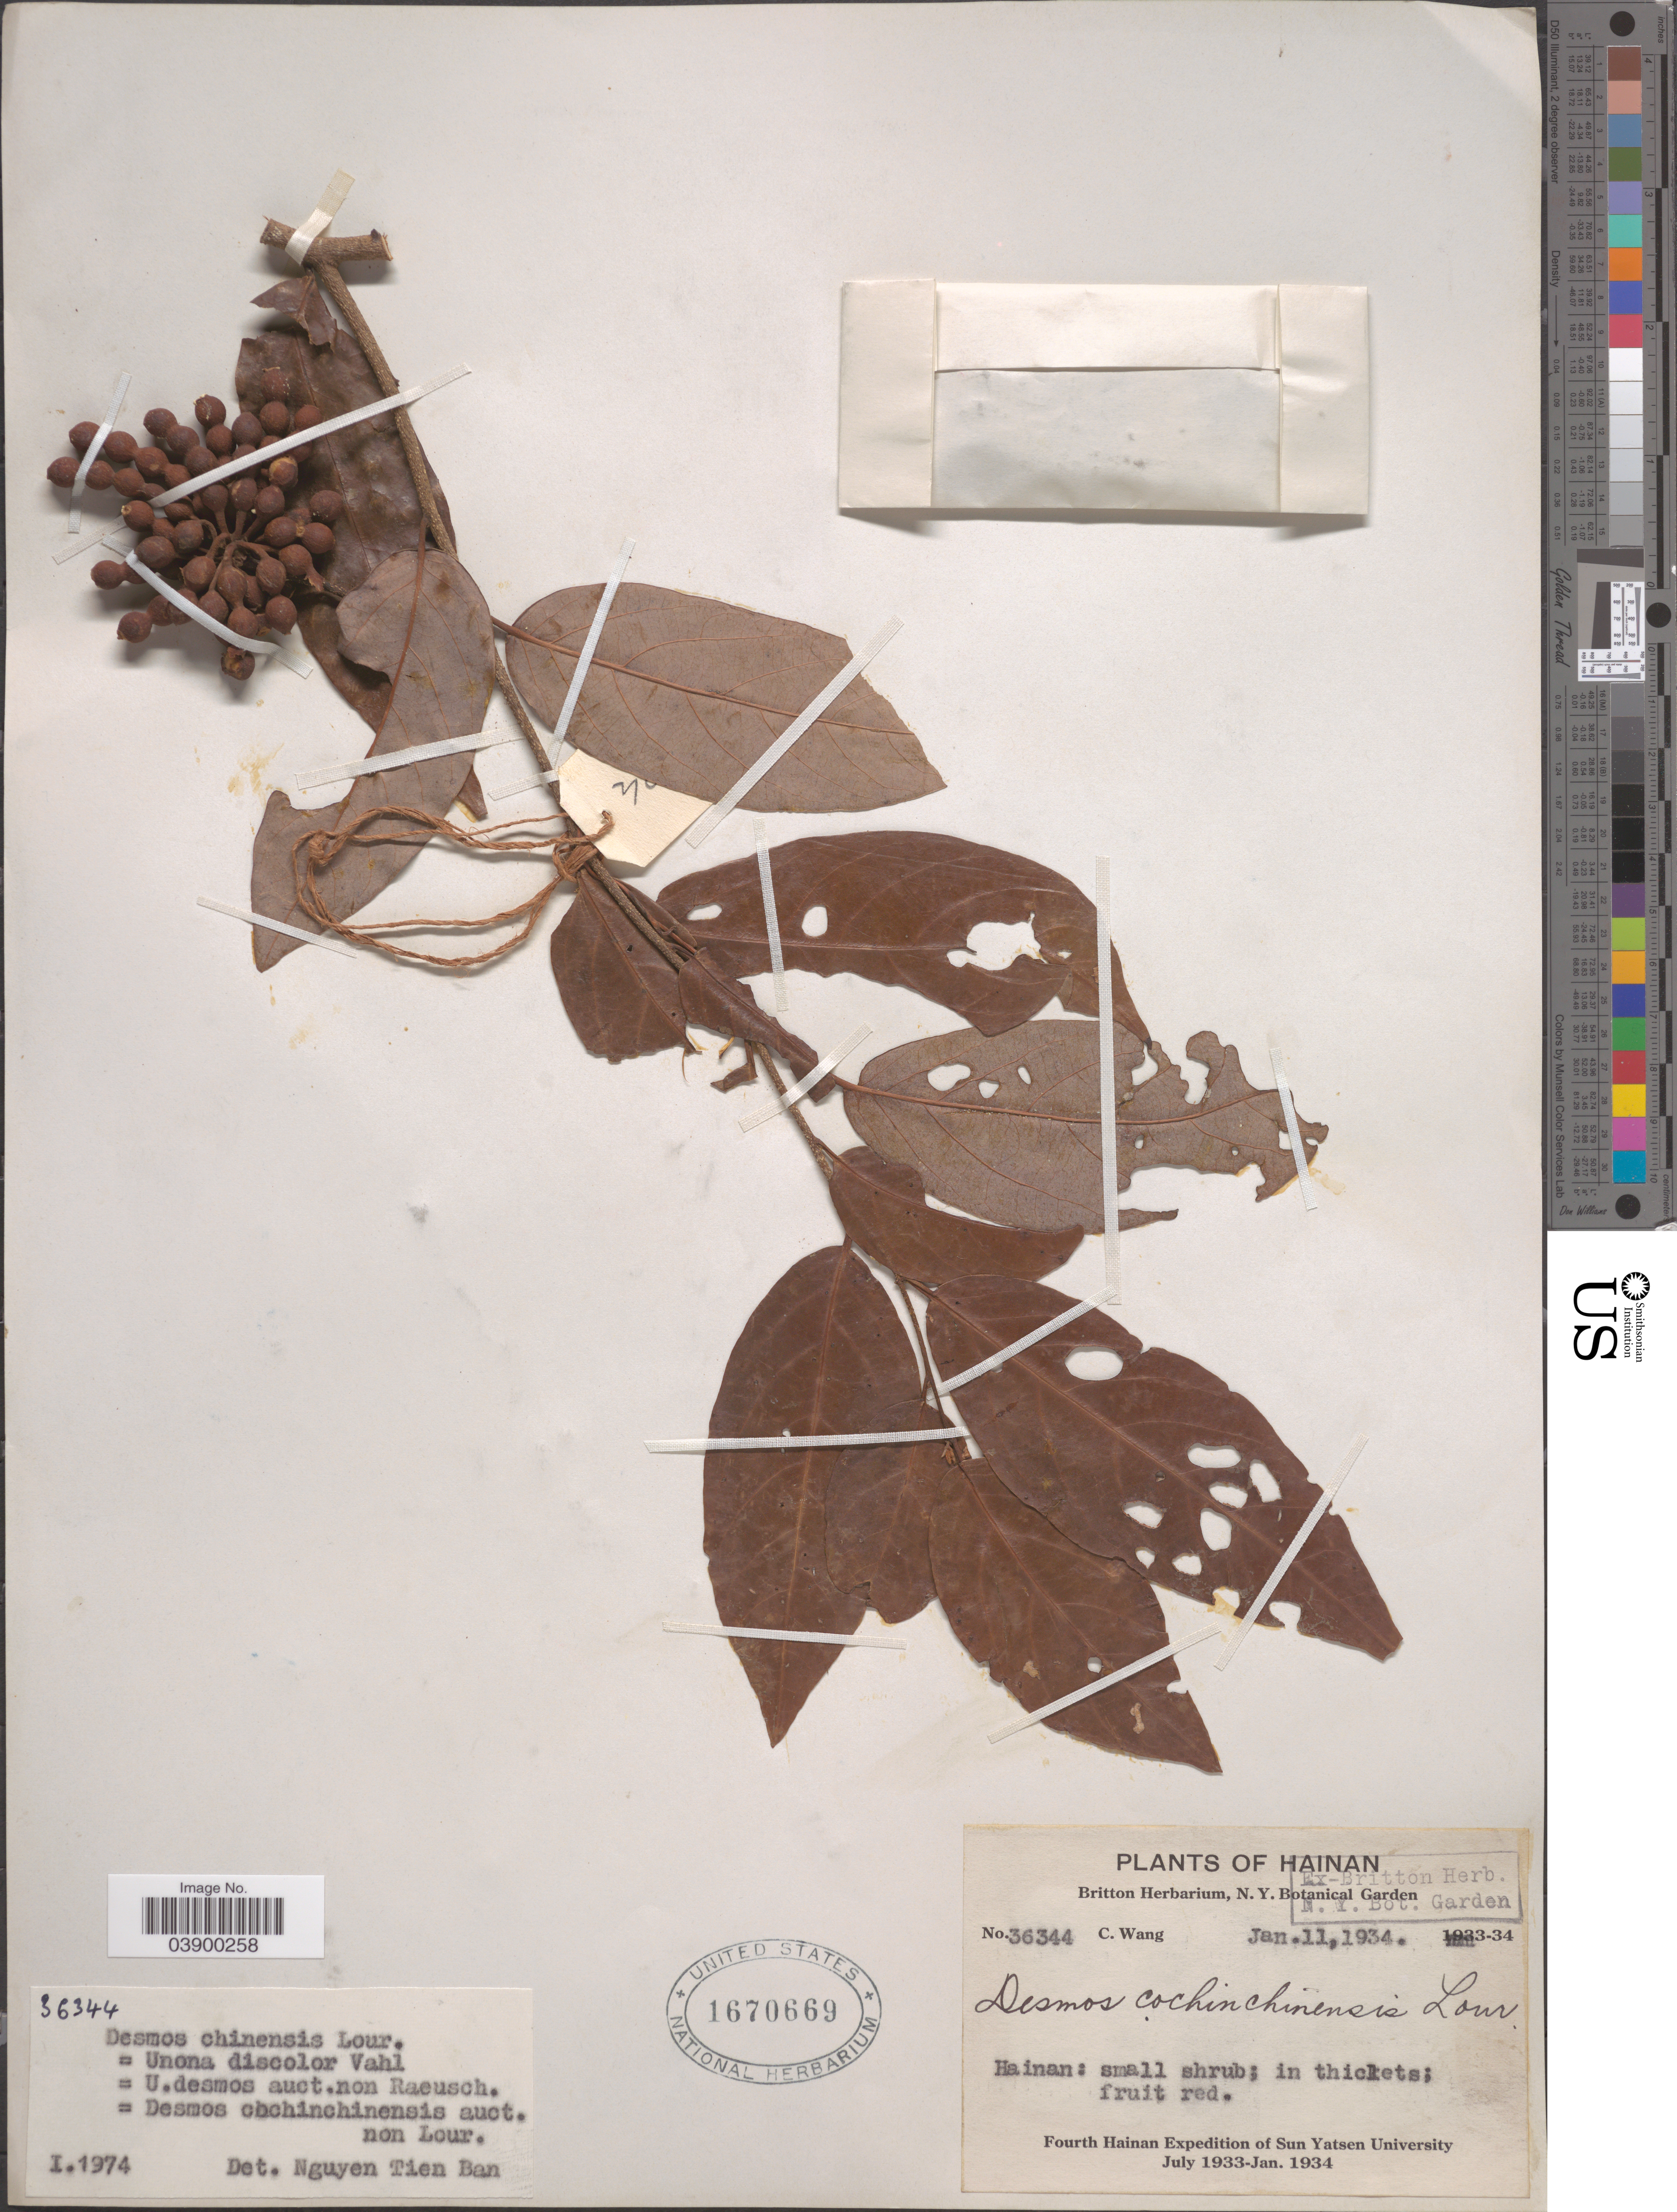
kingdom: Plantae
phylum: Tracheophyta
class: Magnoliopsida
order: Magnoliales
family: Annonaceae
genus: Desmos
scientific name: Desmos chinensis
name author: Lour.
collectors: C. Wang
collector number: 36344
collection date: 1934-01-11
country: China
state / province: Hainan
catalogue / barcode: US 1670669